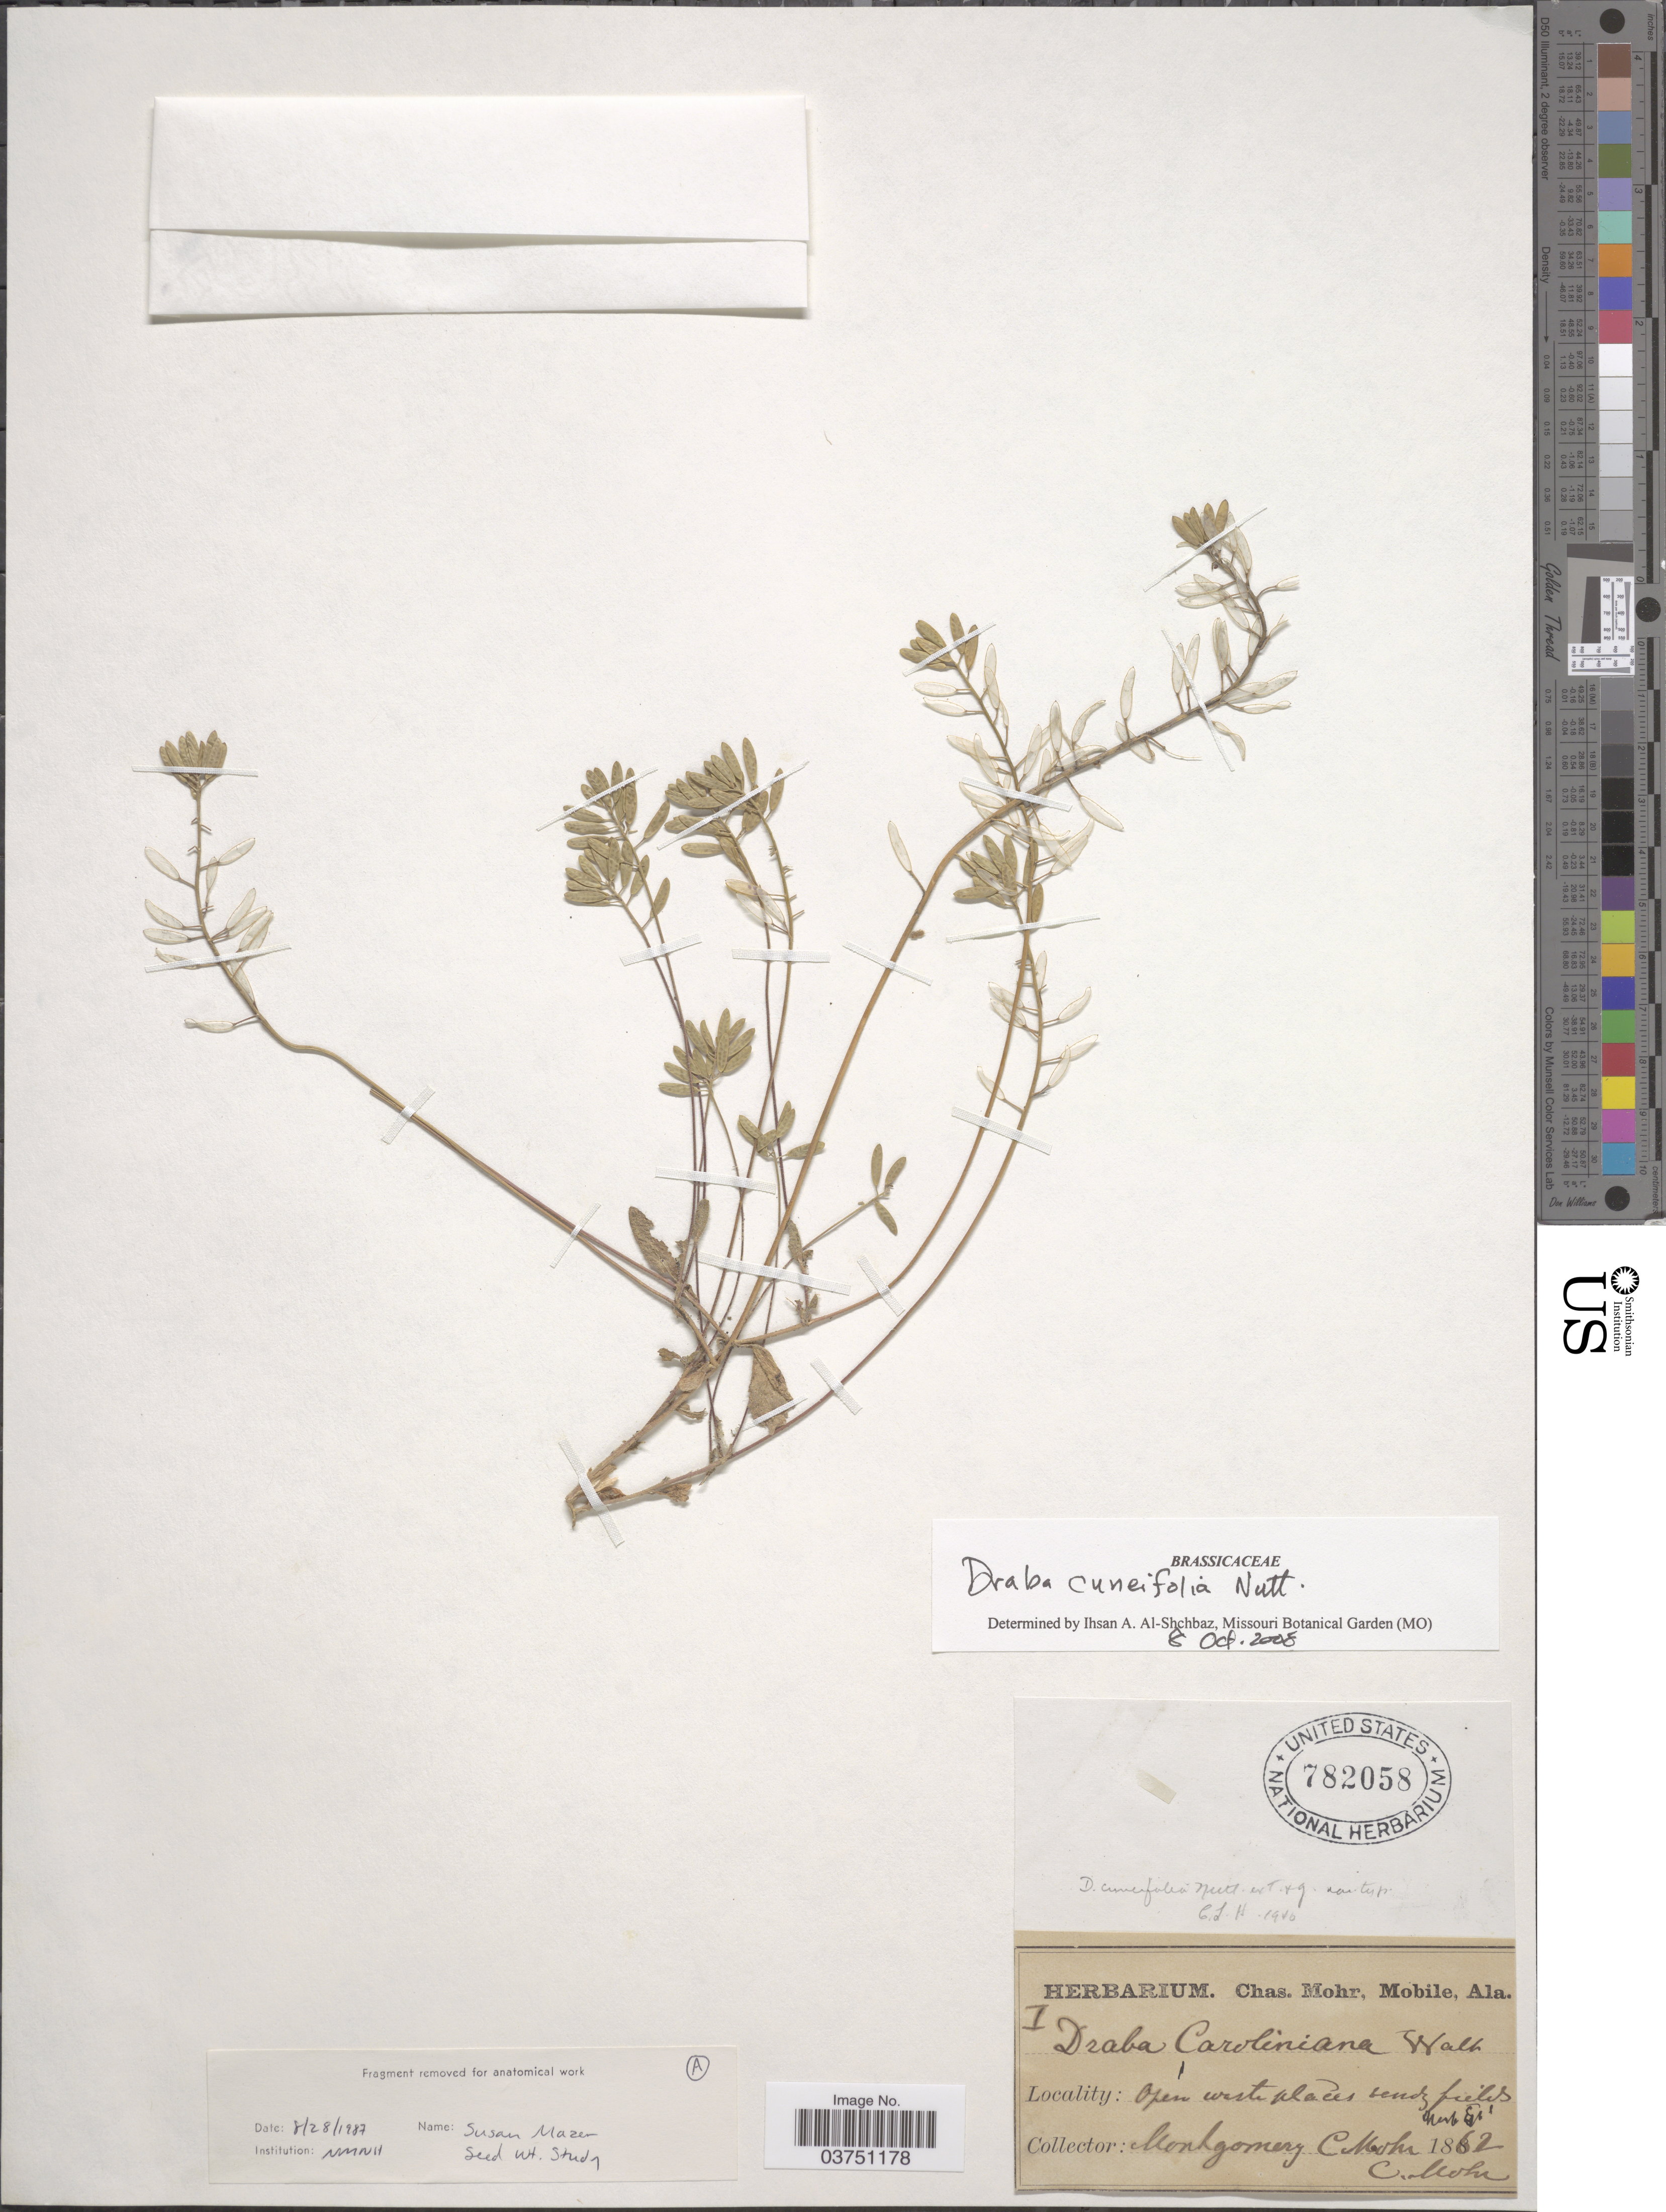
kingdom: Plantae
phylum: Tracheophyta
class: Magnoliopsida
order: Brassicales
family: Brassicaceae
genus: Draba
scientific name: Draba cuneifolia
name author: Nutt.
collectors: C. T. Mohr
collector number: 1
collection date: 1862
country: United States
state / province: Alabama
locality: Montgomery.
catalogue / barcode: US 782058